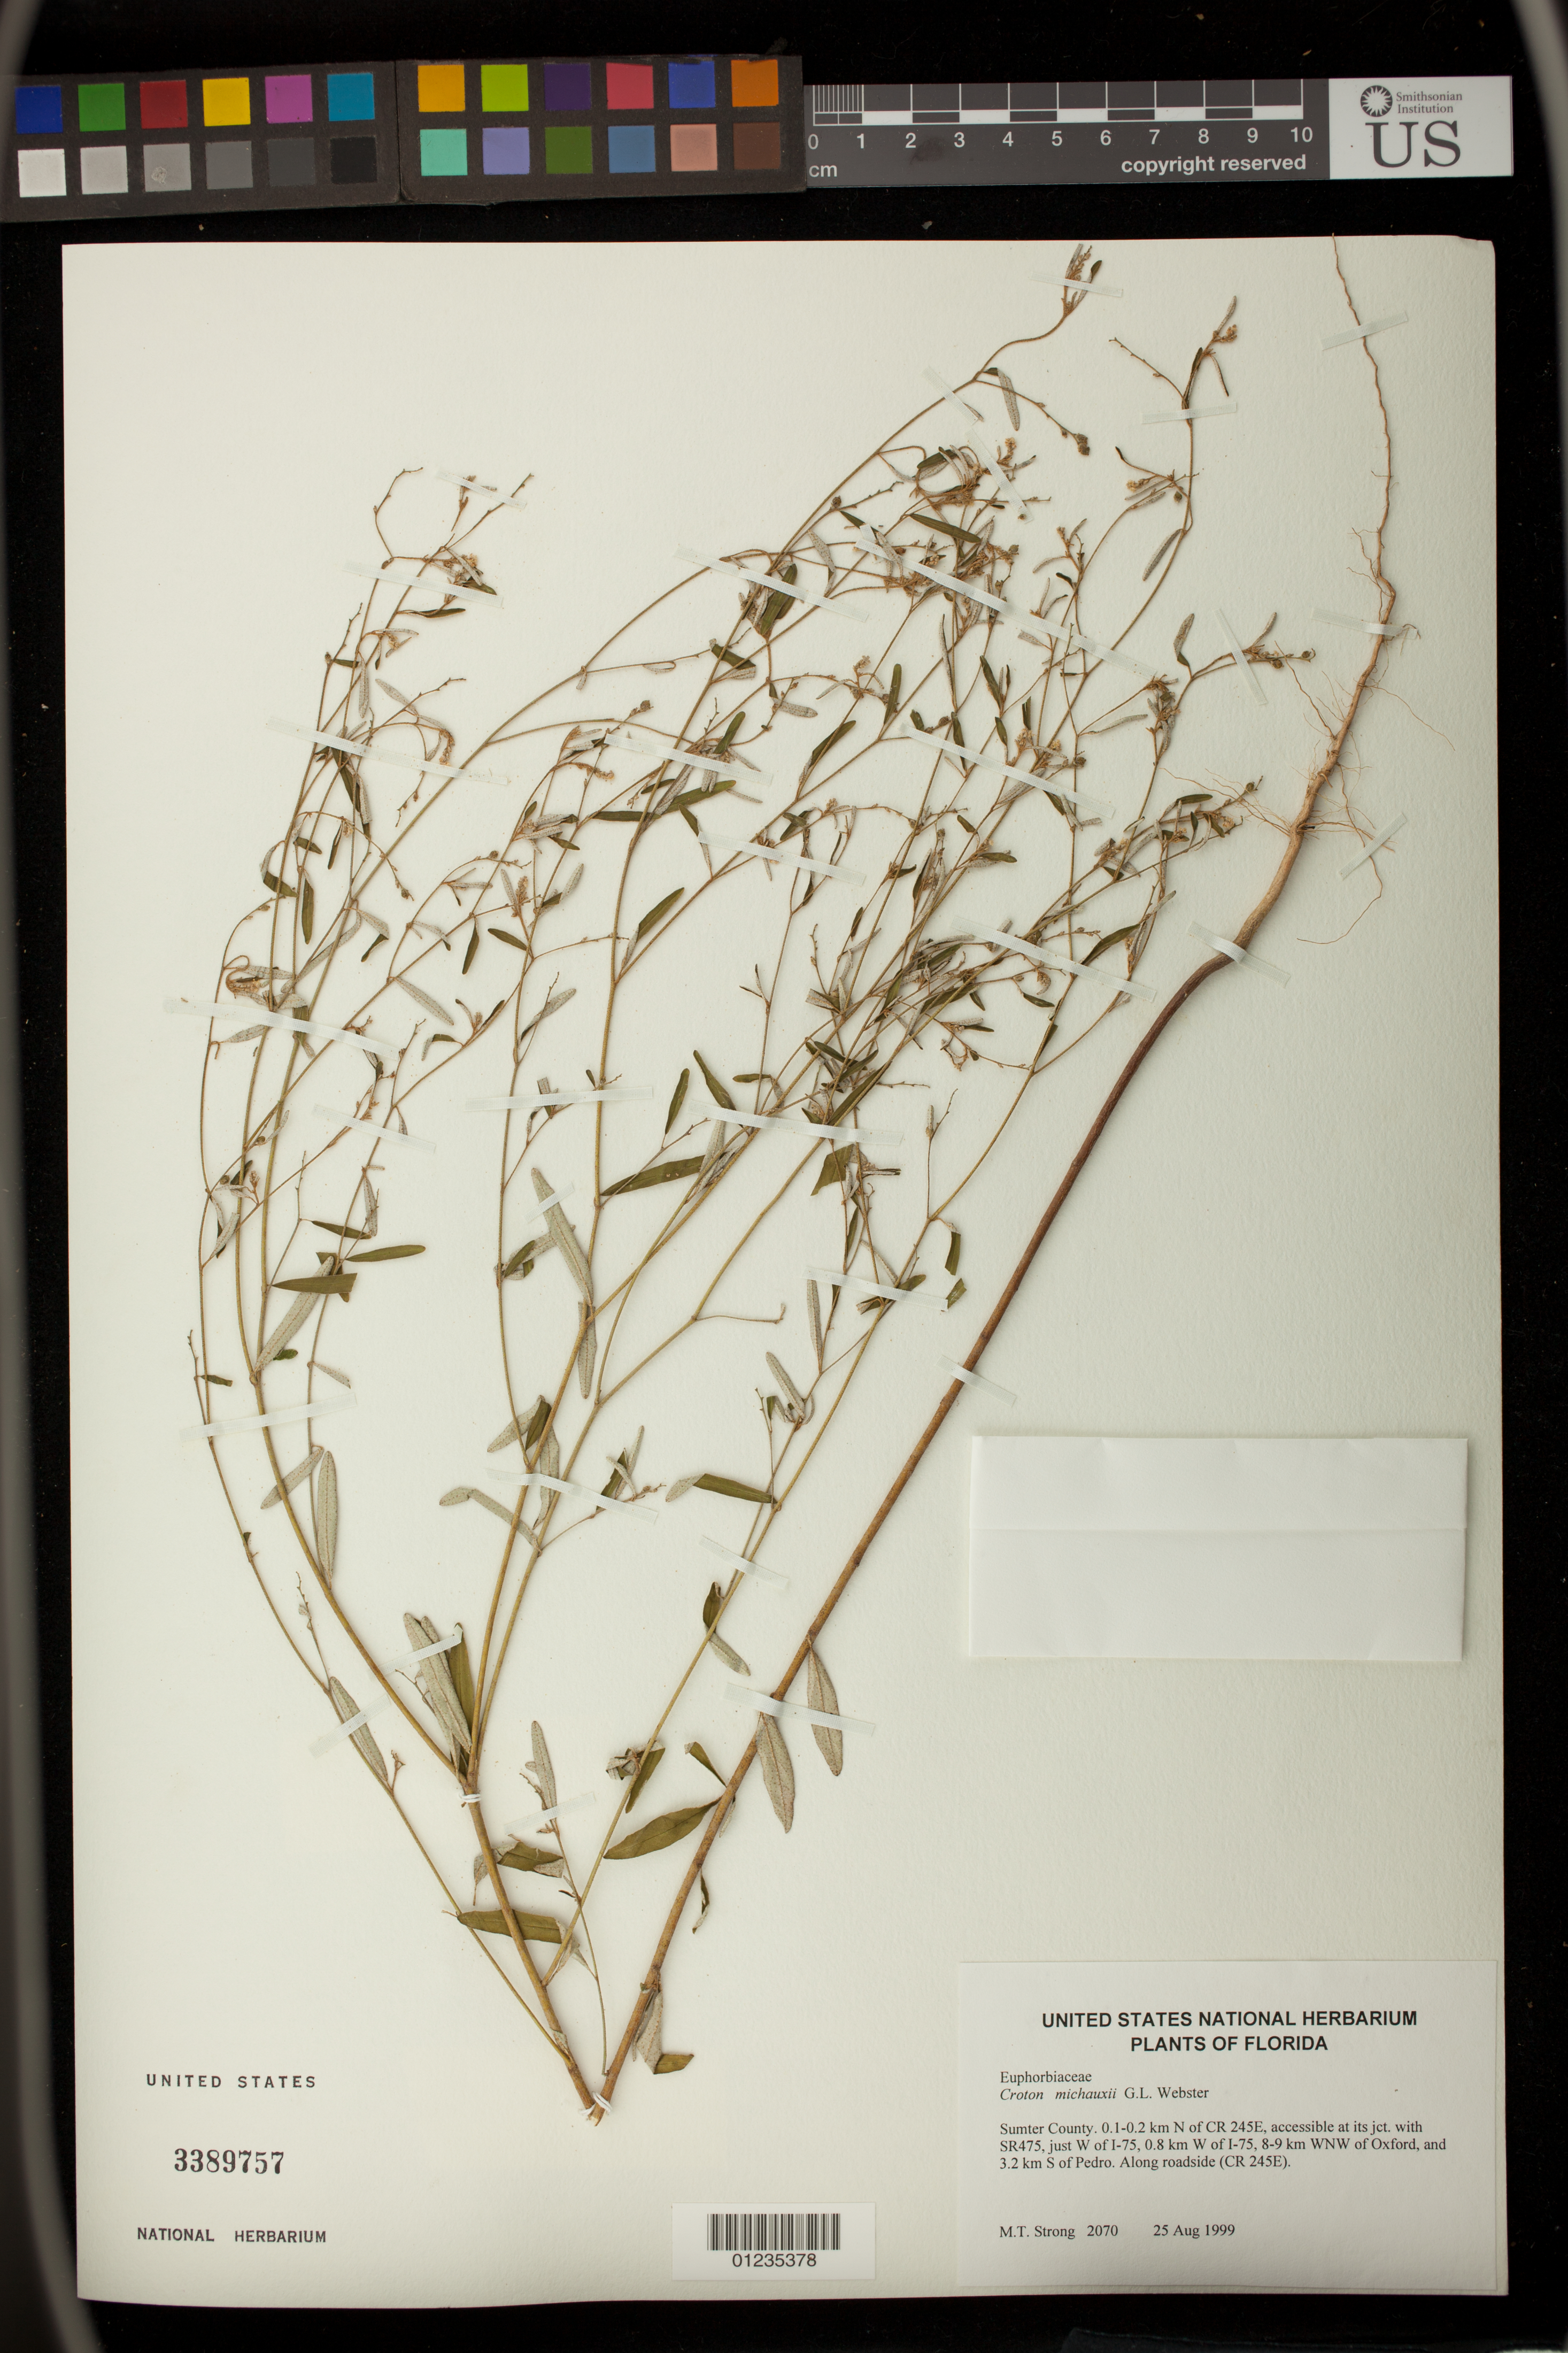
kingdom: Plantae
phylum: Tracheophyta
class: Magnoliopsida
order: Malpighiales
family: Euphorbiaceae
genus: Crotonopsis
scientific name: Crotonopsis linearis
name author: Michx.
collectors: M. T. Strong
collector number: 2070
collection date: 1999-08-25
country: United States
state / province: Florida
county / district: Sumter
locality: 0.1-0.2 km N of CR 245E, accessible at it jct. wit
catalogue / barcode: US 3398757